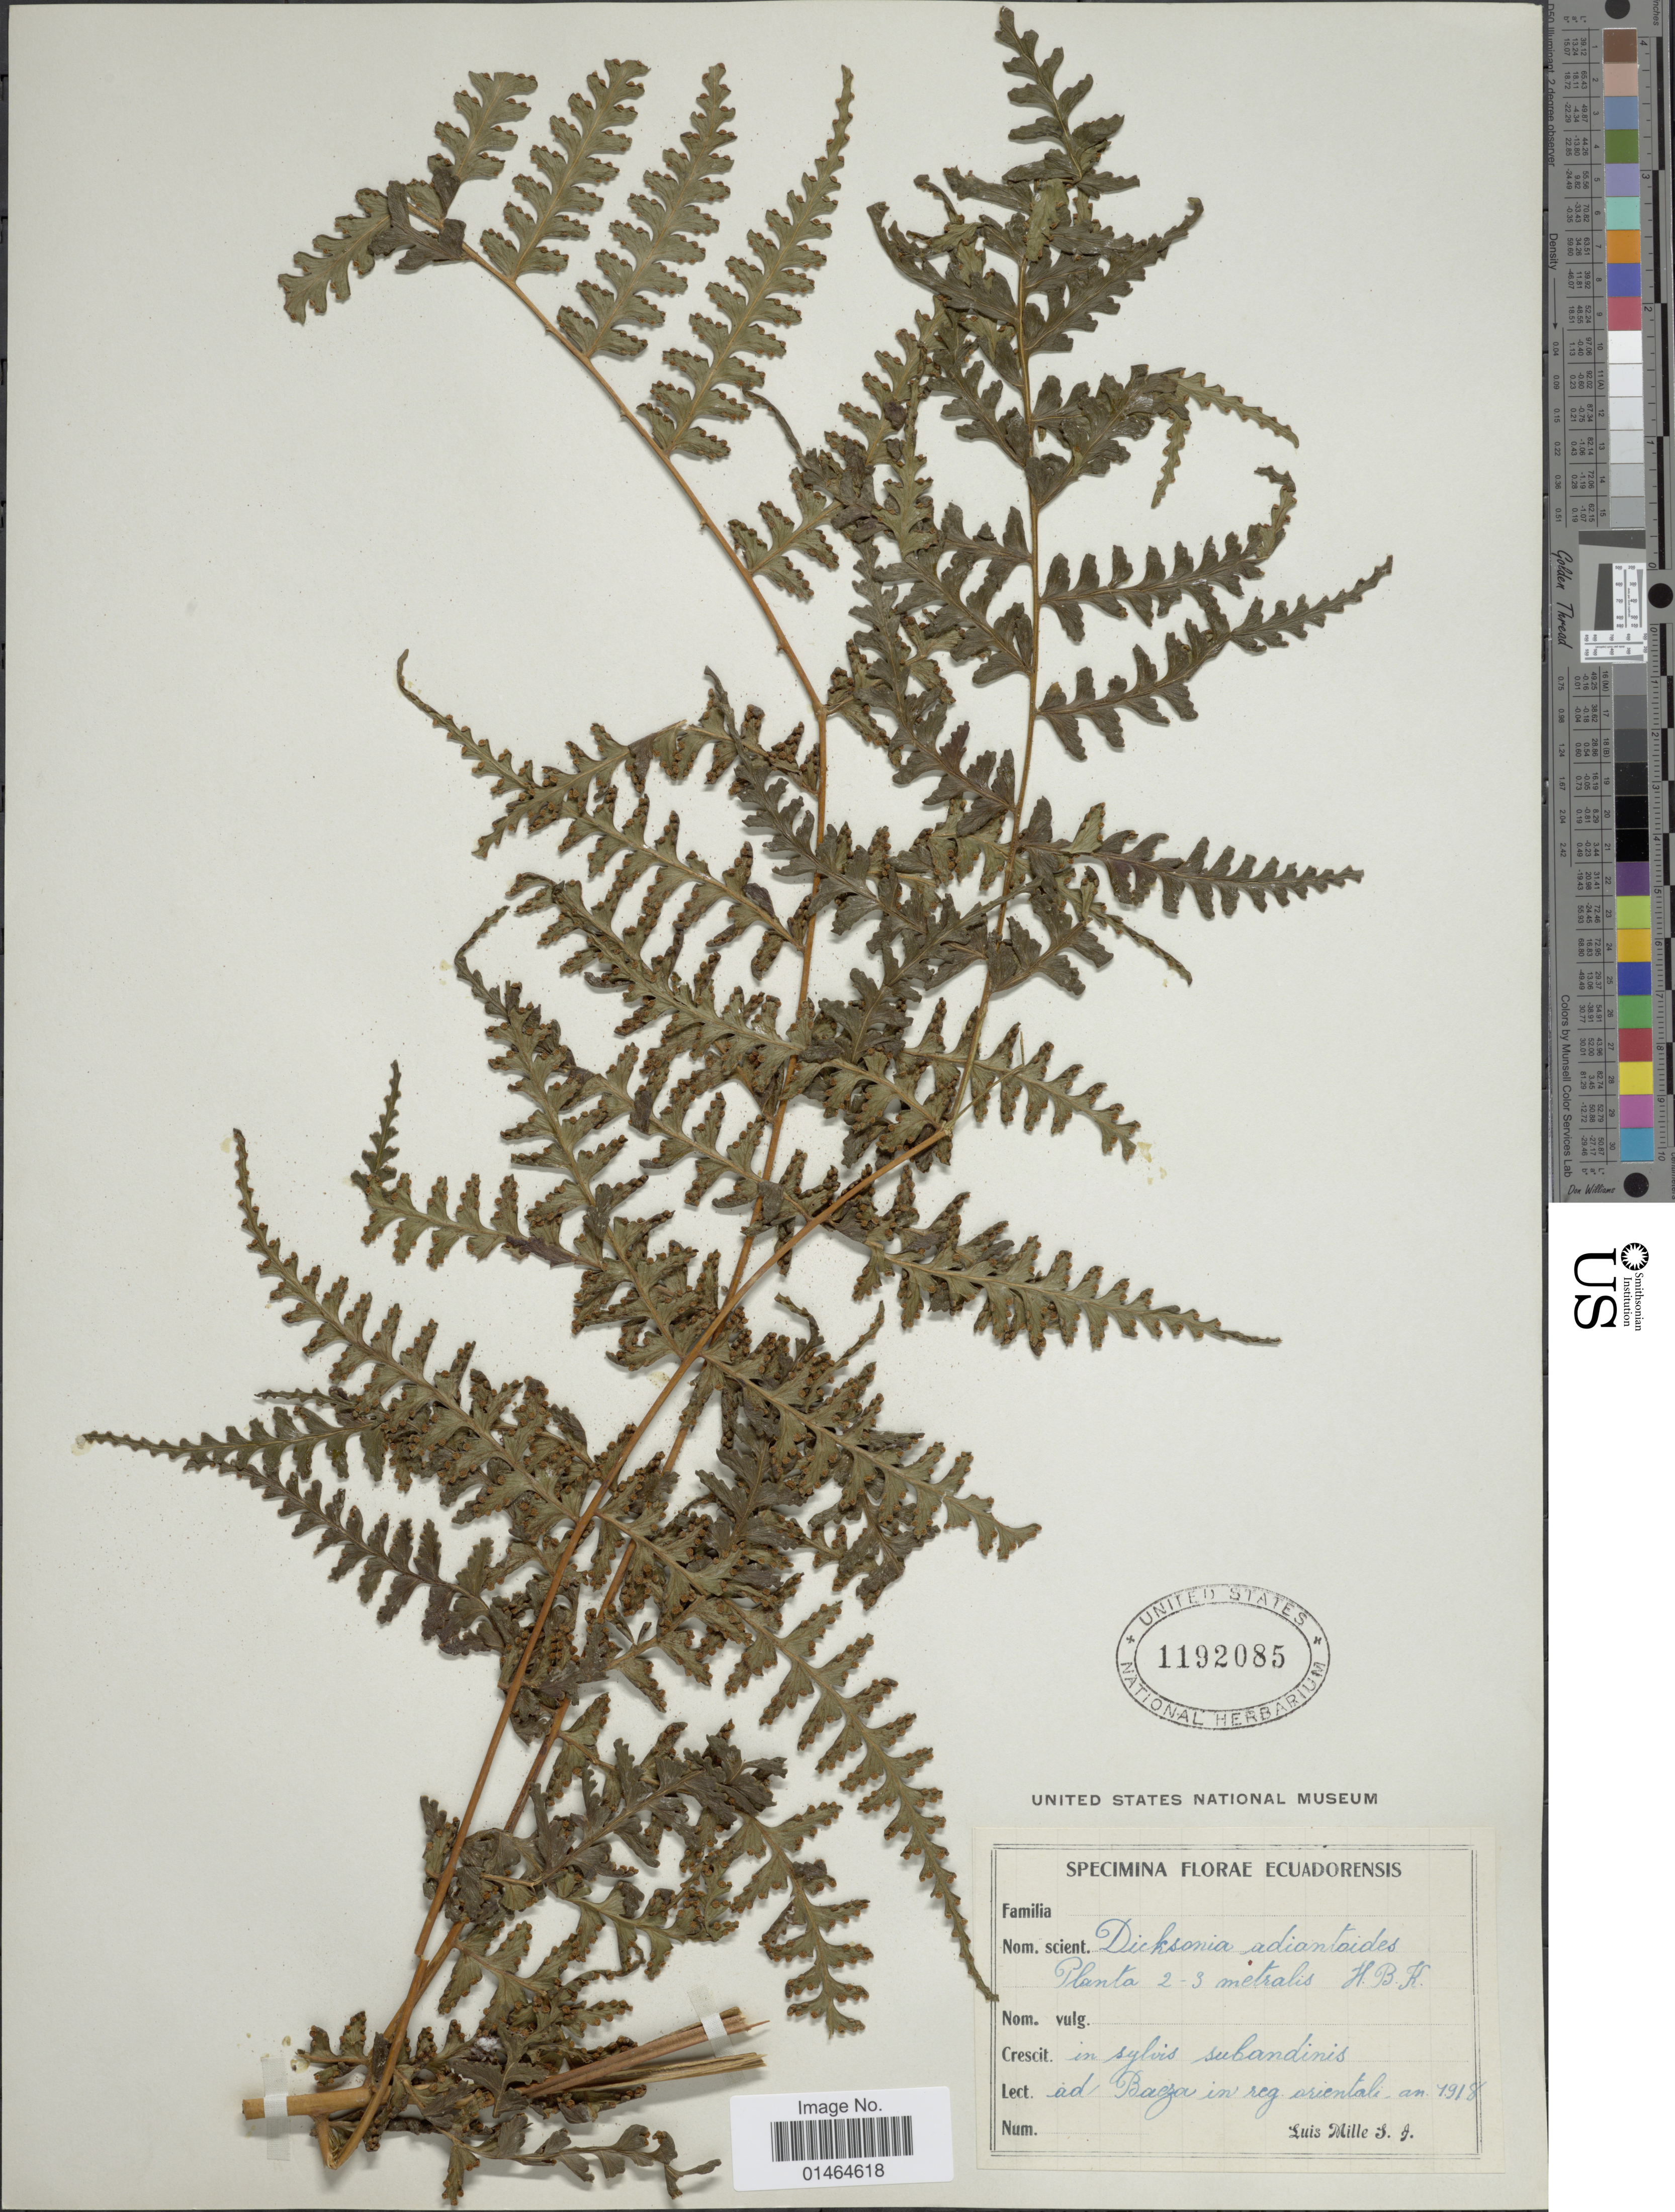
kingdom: Plantae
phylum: Tracheophyta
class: Polypodiopsida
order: Polypodiales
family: Dennstaedtiaceae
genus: Dennstaedtia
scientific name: Dennstaedtia coronata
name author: (Sodiro) C. Chr.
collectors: L. Mille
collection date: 1918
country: Ecuador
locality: In Sylvis Subandinis. Ad Baeza in reg. orientali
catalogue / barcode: US 1192085